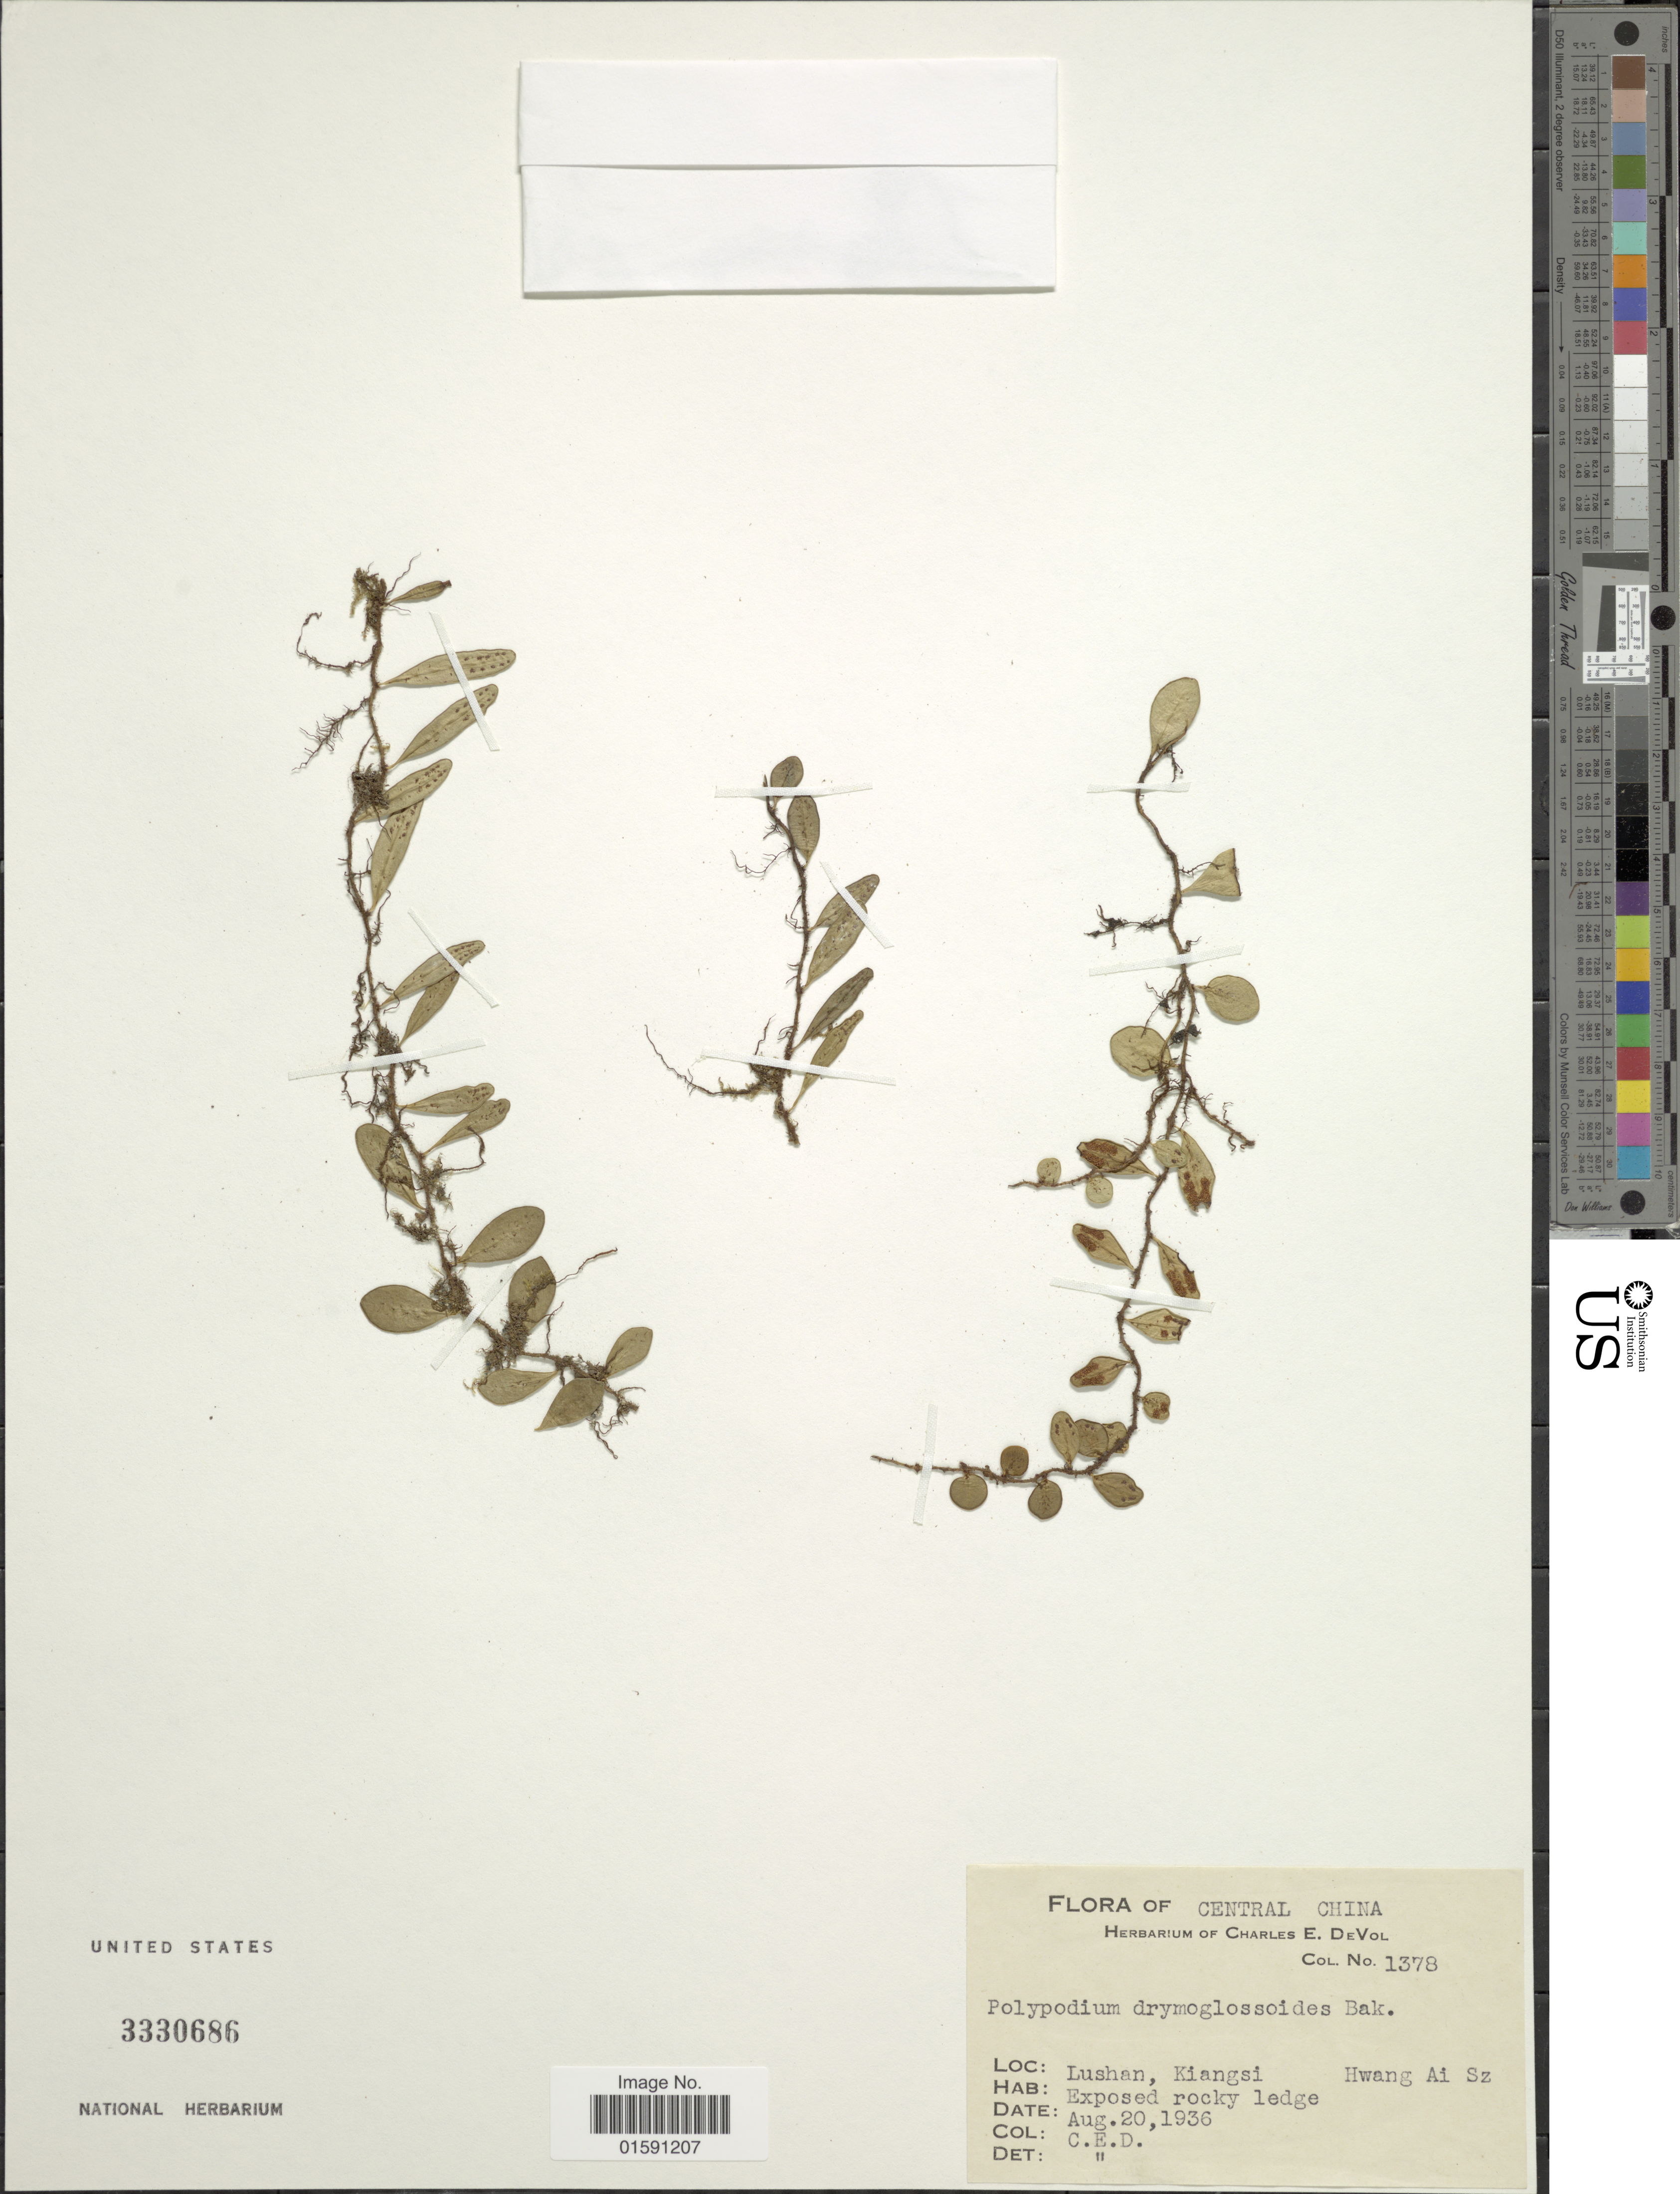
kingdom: Plantae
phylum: Tracheophyta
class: Polypodiopsida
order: Polypodiales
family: Polypodiaceae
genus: Selliguea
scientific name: Selliguea drymoglossoides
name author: (Baker)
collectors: C. E. De Vol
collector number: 1378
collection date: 1936-08-20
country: China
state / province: Jiangxi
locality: Central China. Lushan, Kiangsi, Hwang Ai Sz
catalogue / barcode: US 3330686